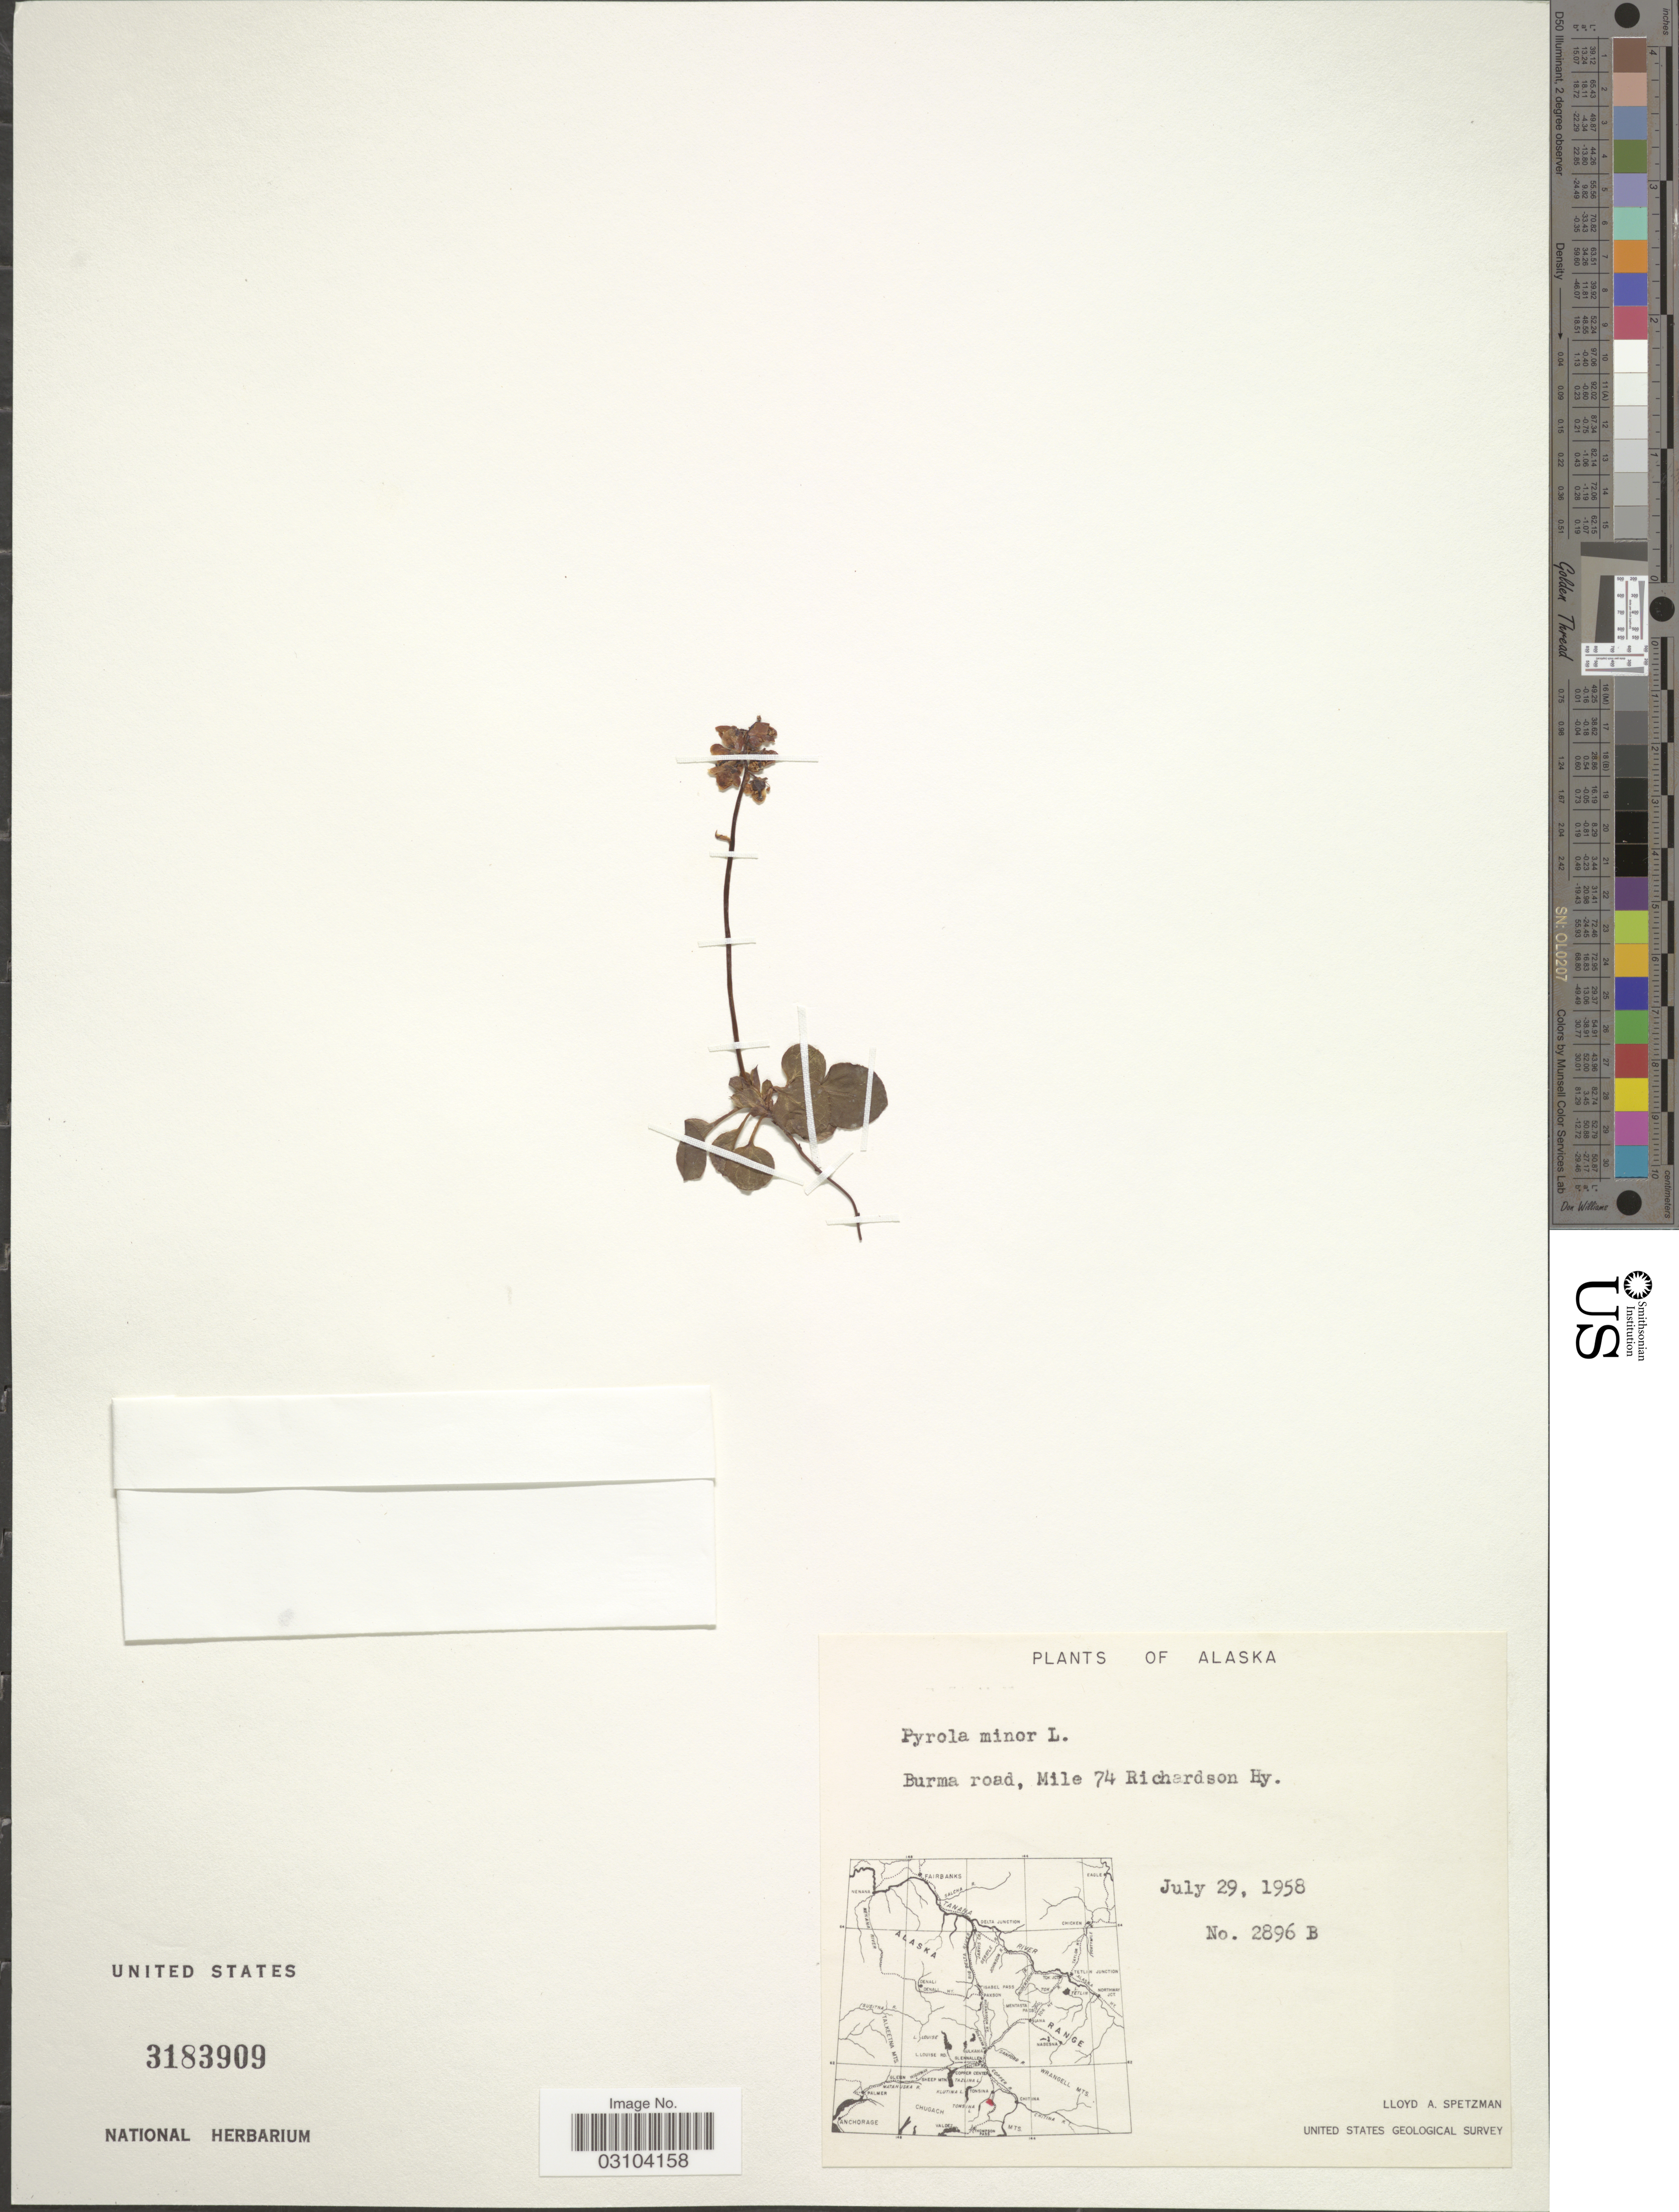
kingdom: Plantae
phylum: Tracheophyta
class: Magnoliopsida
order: Ericales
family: Ericaceae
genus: Pyrola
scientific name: Pyrola minor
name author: L.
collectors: L. Spetzman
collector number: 2896B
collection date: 1958-07-29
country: United States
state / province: Alaska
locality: Burma road, Mile 74 Richardson Hy.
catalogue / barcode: US 3183909